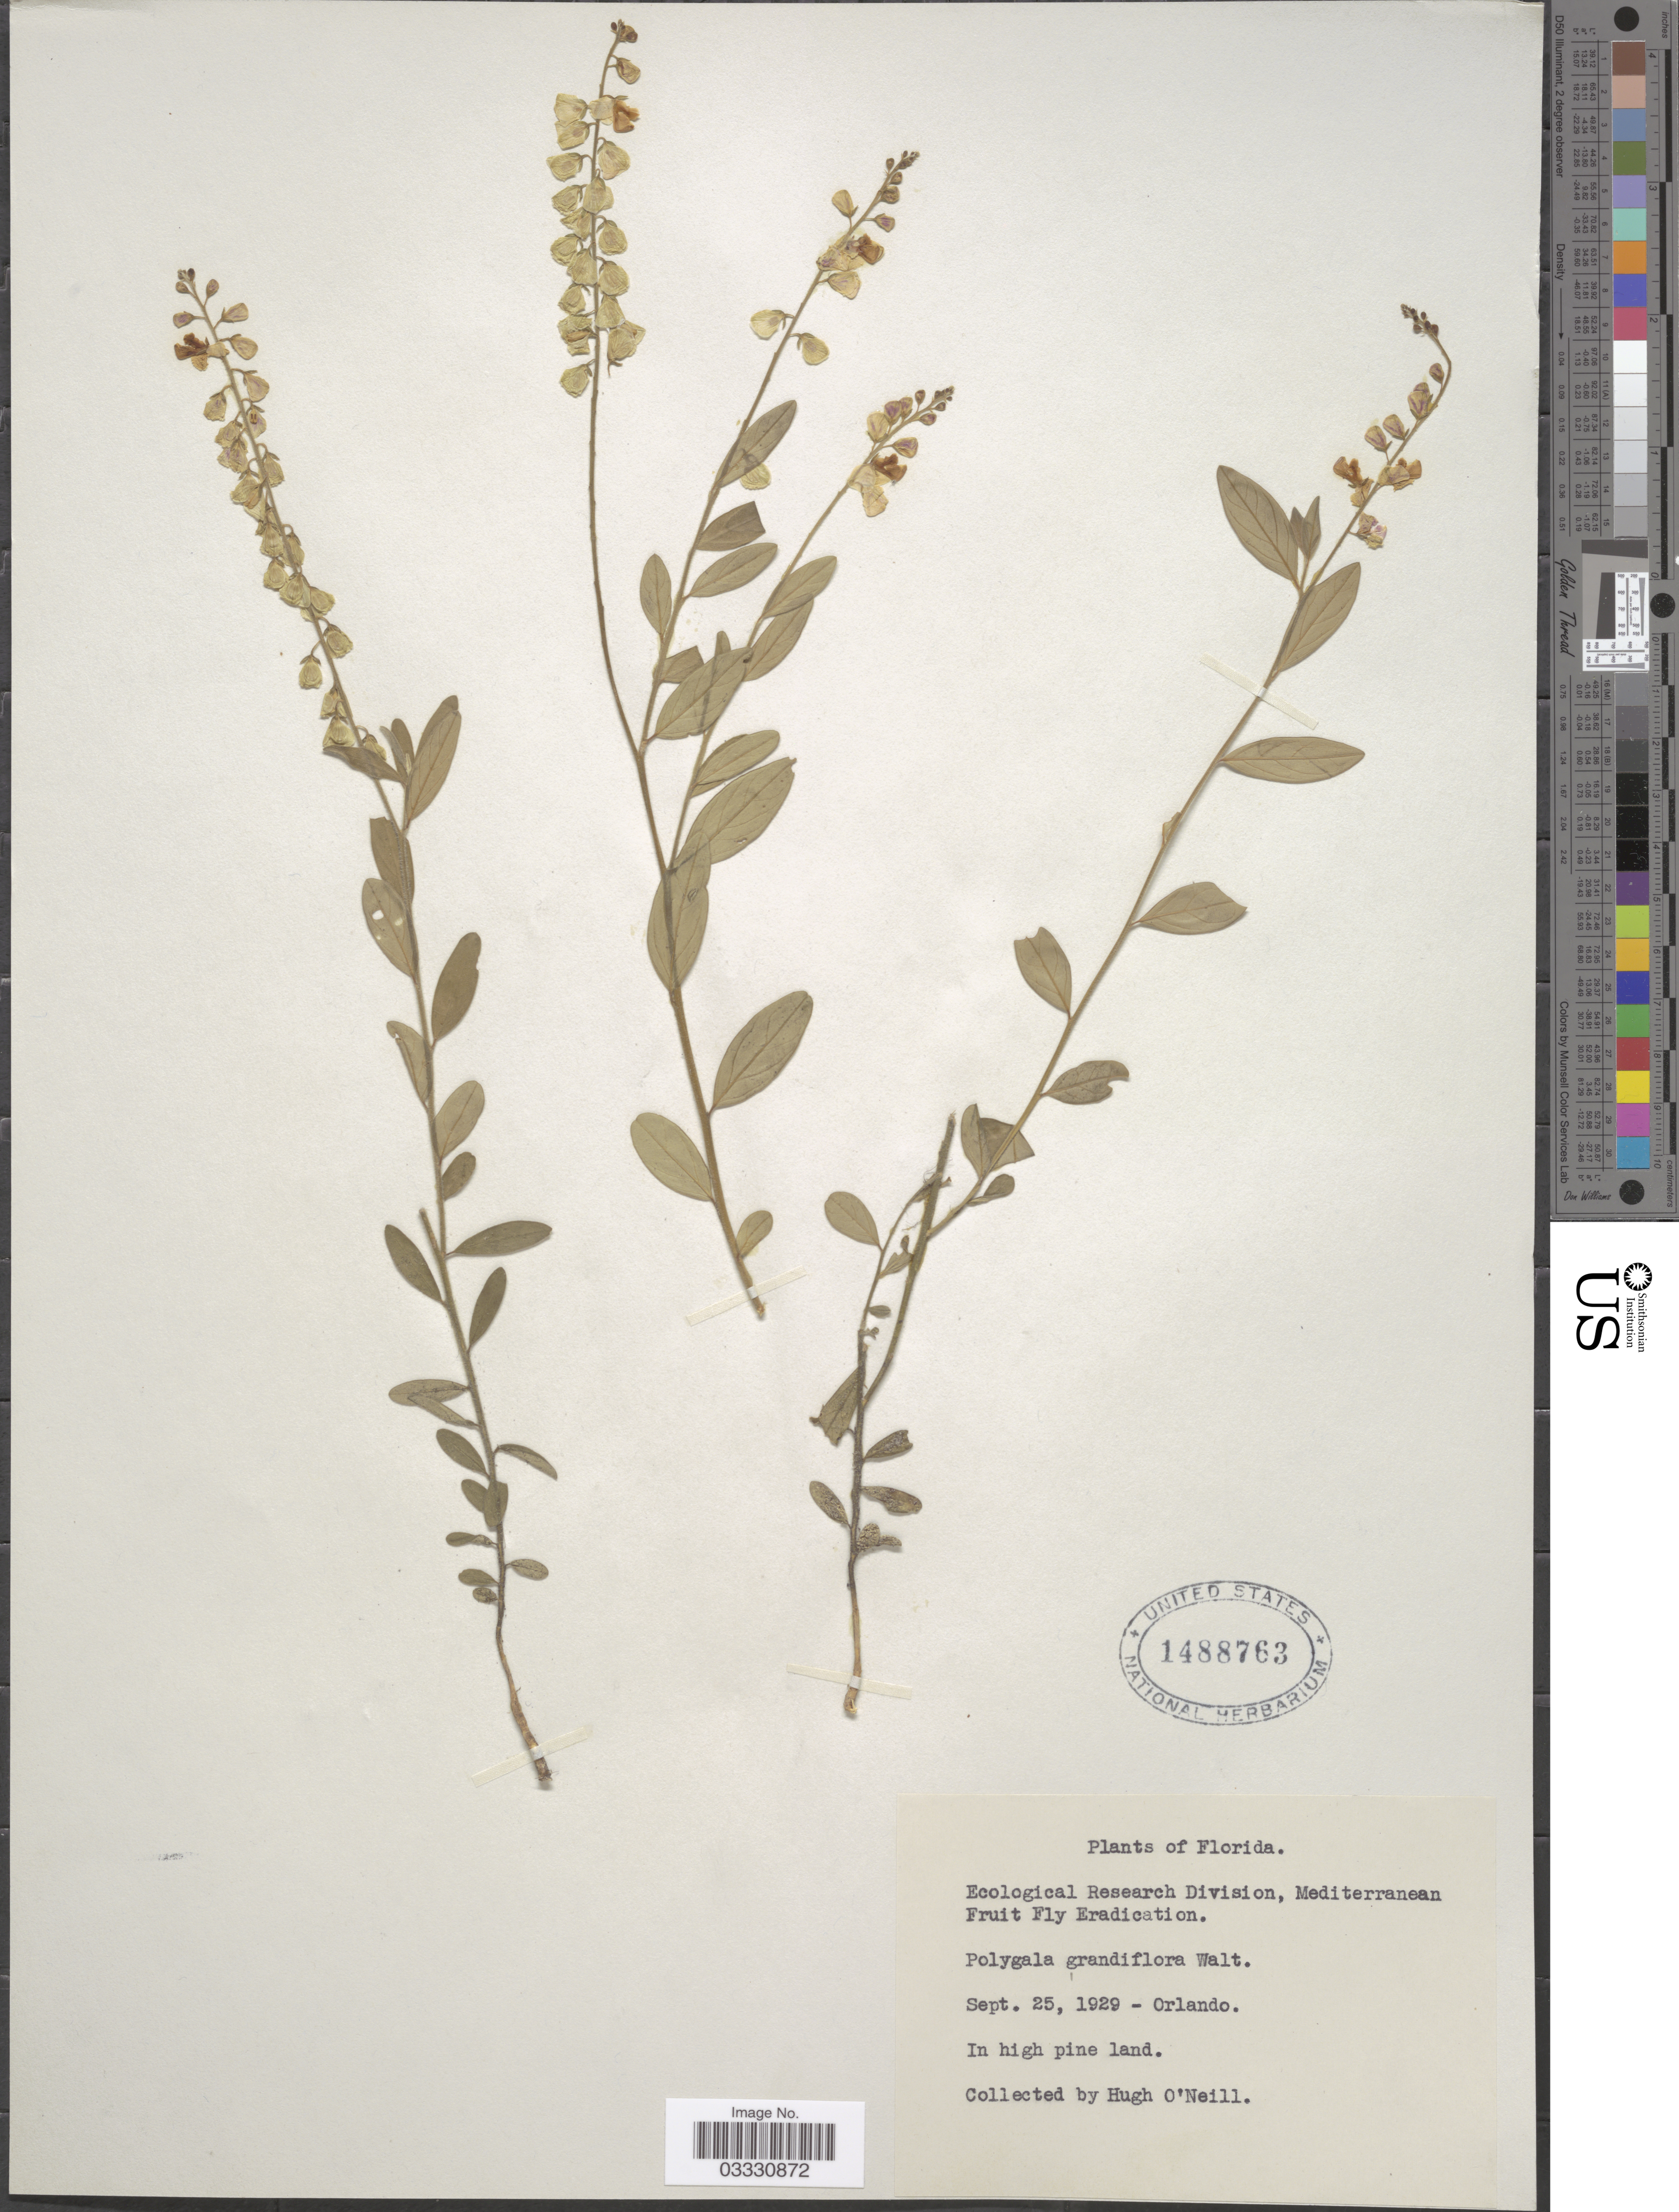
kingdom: Plantae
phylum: Tracheophyta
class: Magnoliopsida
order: Fabales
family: Polygalaceae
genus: Polygala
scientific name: Polygala grandiflora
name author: Walter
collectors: H. O'Neill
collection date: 1929-09-25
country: United States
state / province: Florida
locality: Orlando.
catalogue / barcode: US 1488763